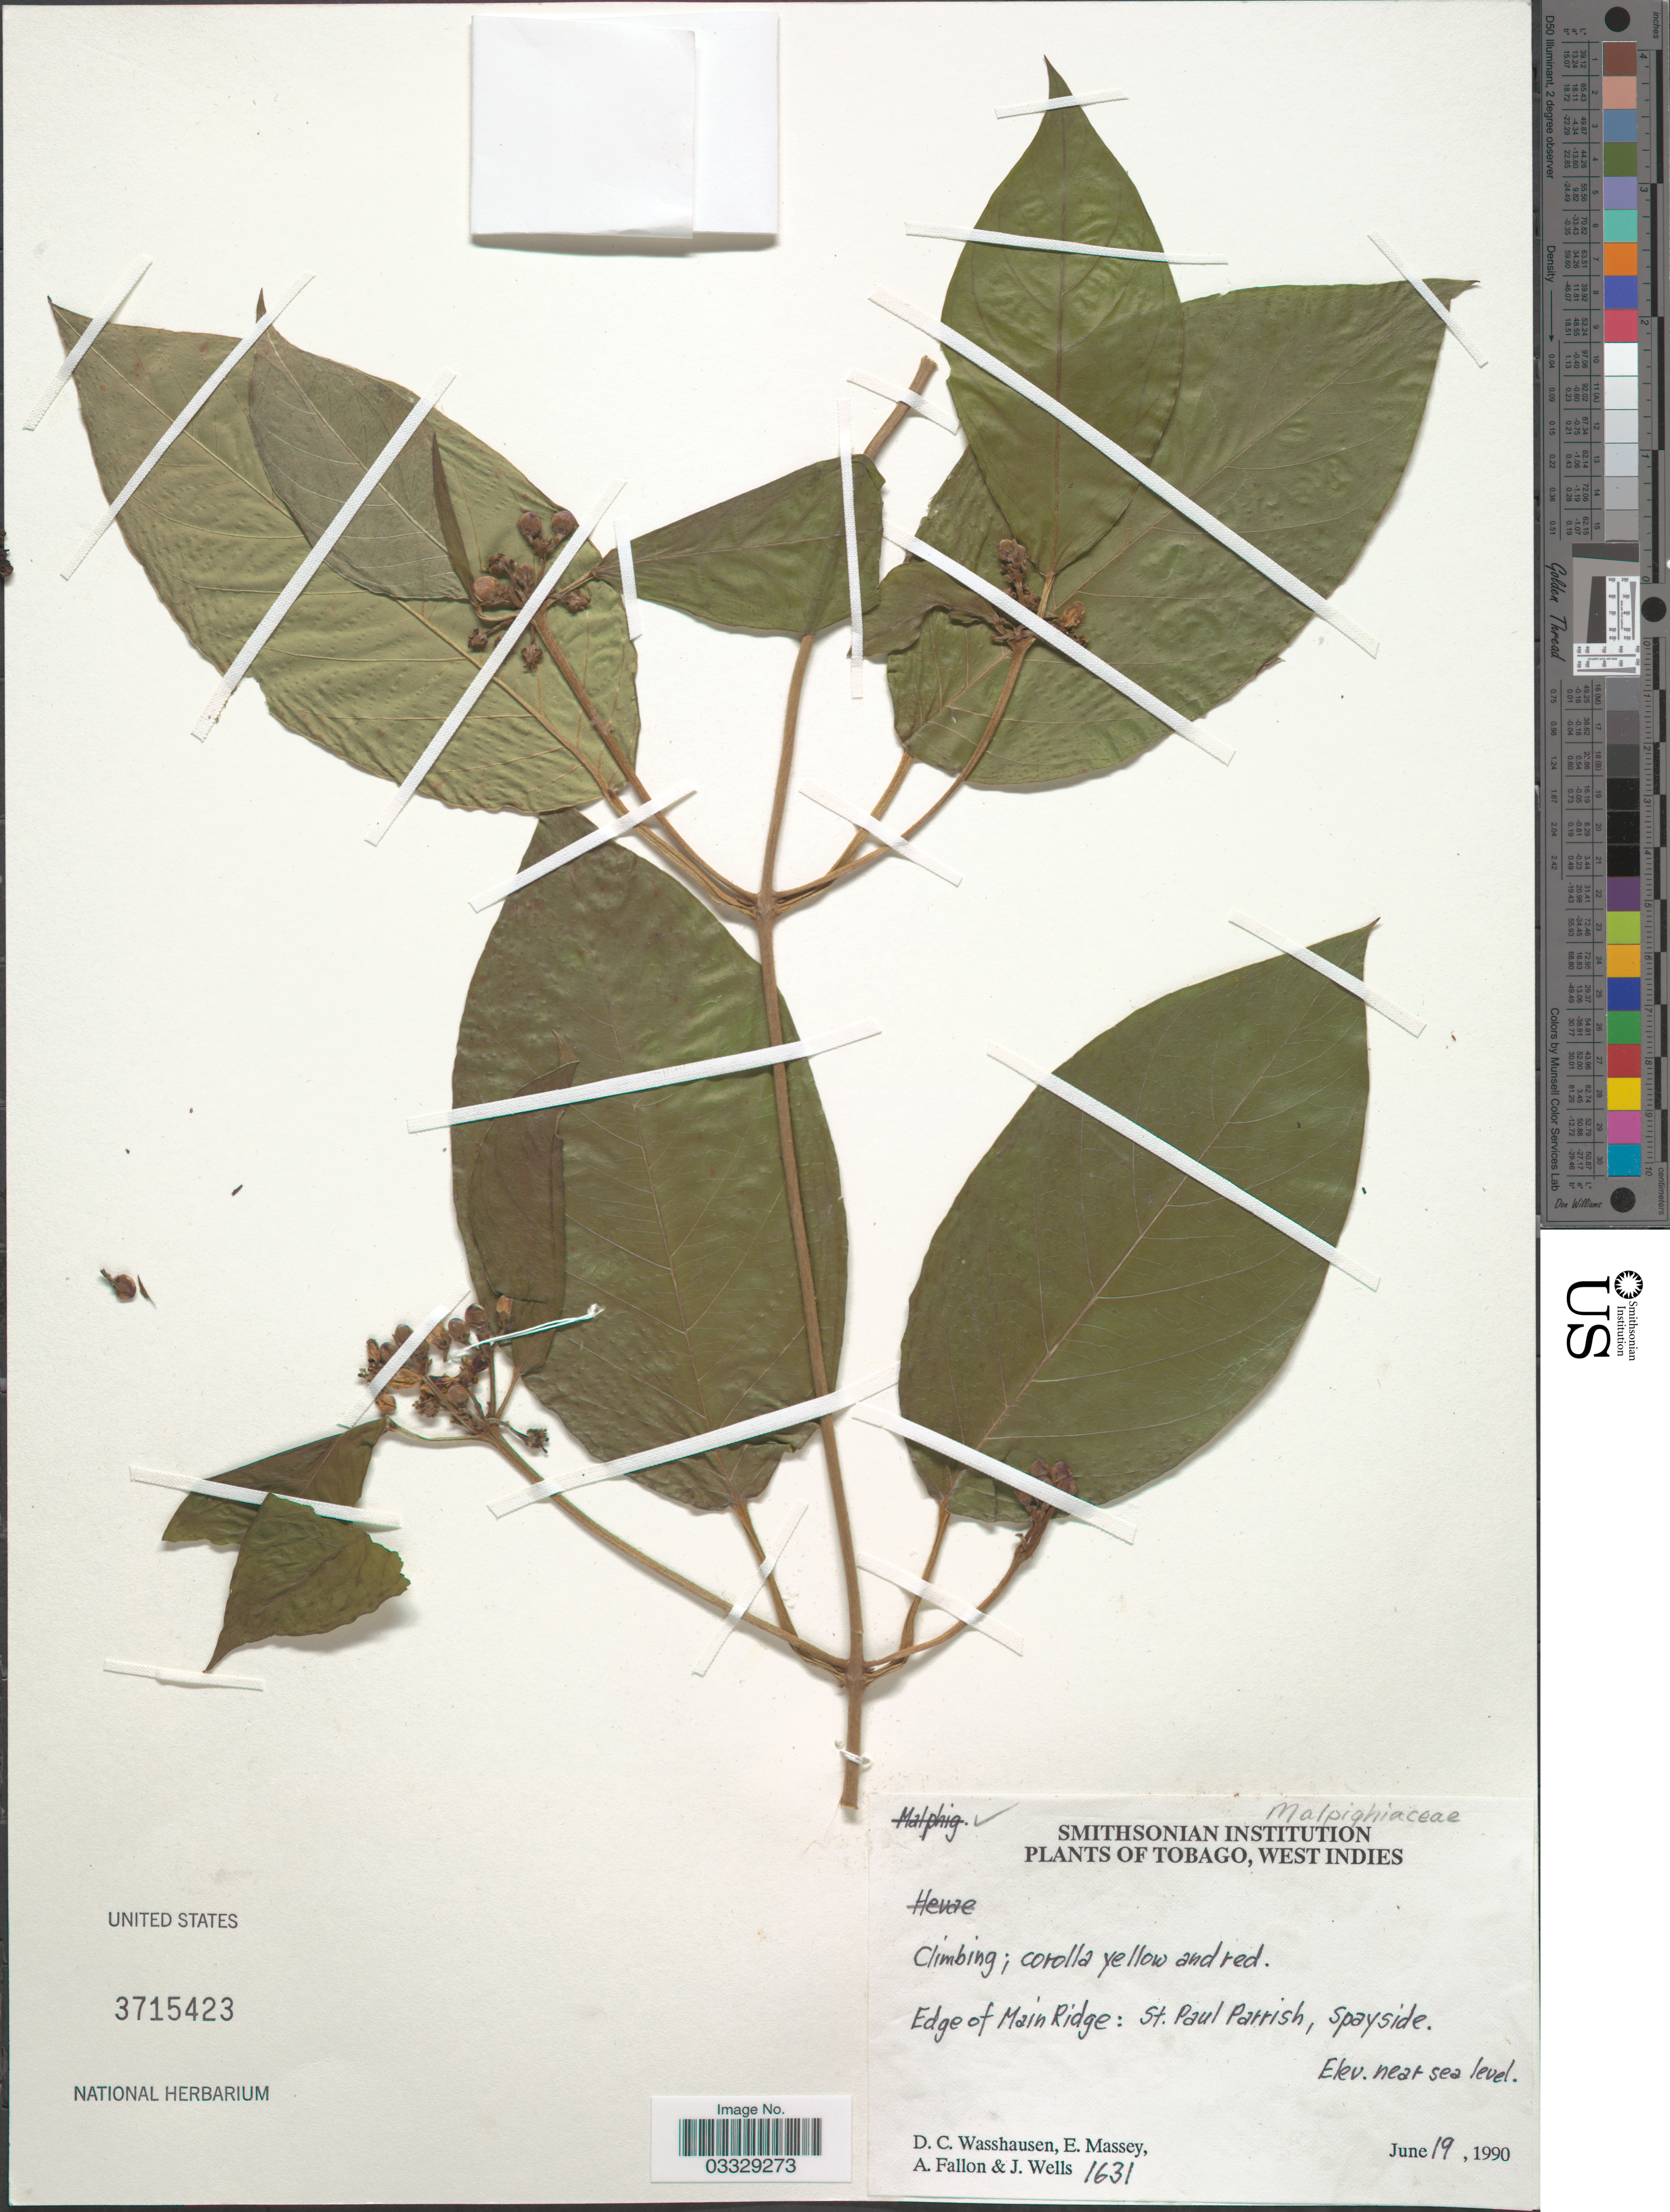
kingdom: Plantae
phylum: Tracheophyta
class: Magnoliopsida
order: Malpighiales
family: Malpighiaceae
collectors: D. C. Wasshausen, E. Massey, A. Fallon & J. Wells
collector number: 1631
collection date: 1990-06-19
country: Trinidad and Tobago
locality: Tobago. Edge of Main Ridge: St. Paul Parrish, Spayside.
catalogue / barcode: US 3715423